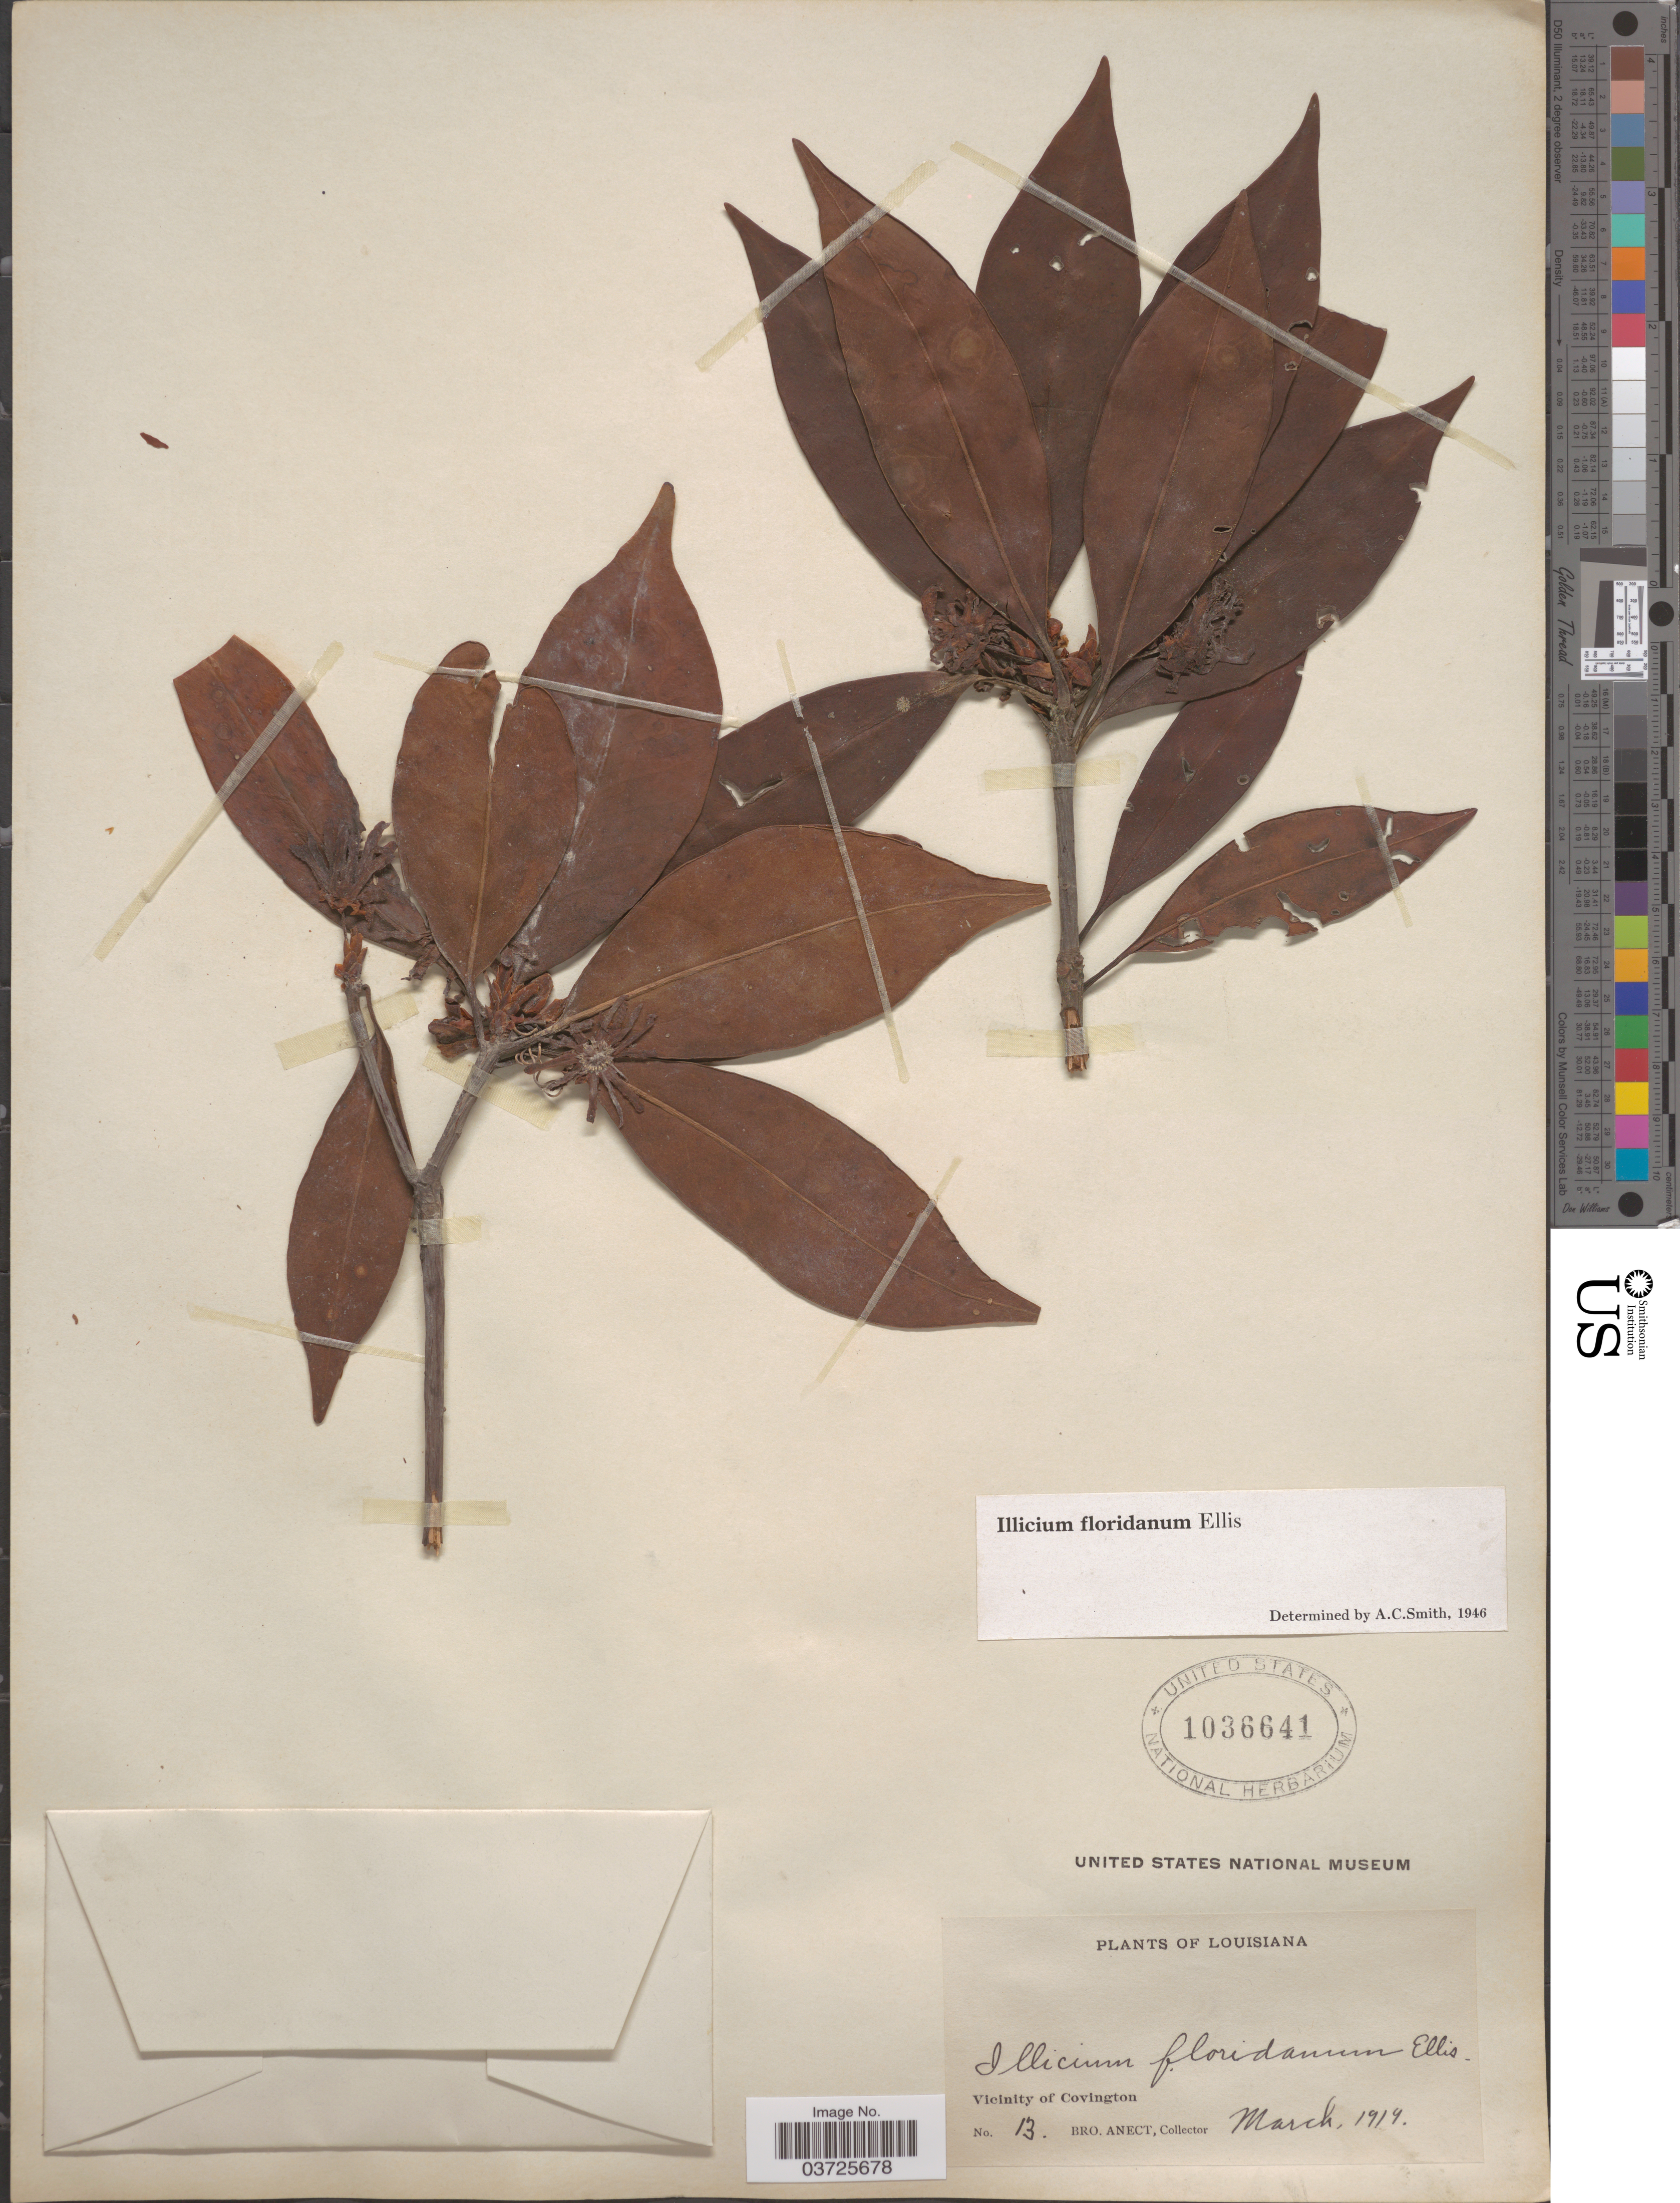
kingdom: Plantae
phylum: Tracheophyta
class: Magnoliopsida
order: Austrobaileyales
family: Schisandraceae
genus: Illicium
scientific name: Illicium floridanum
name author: J. Ellis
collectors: B. Anect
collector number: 13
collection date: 1919-03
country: United States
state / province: Louisiana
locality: Vicinity of Covington.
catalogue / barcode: US 1036641